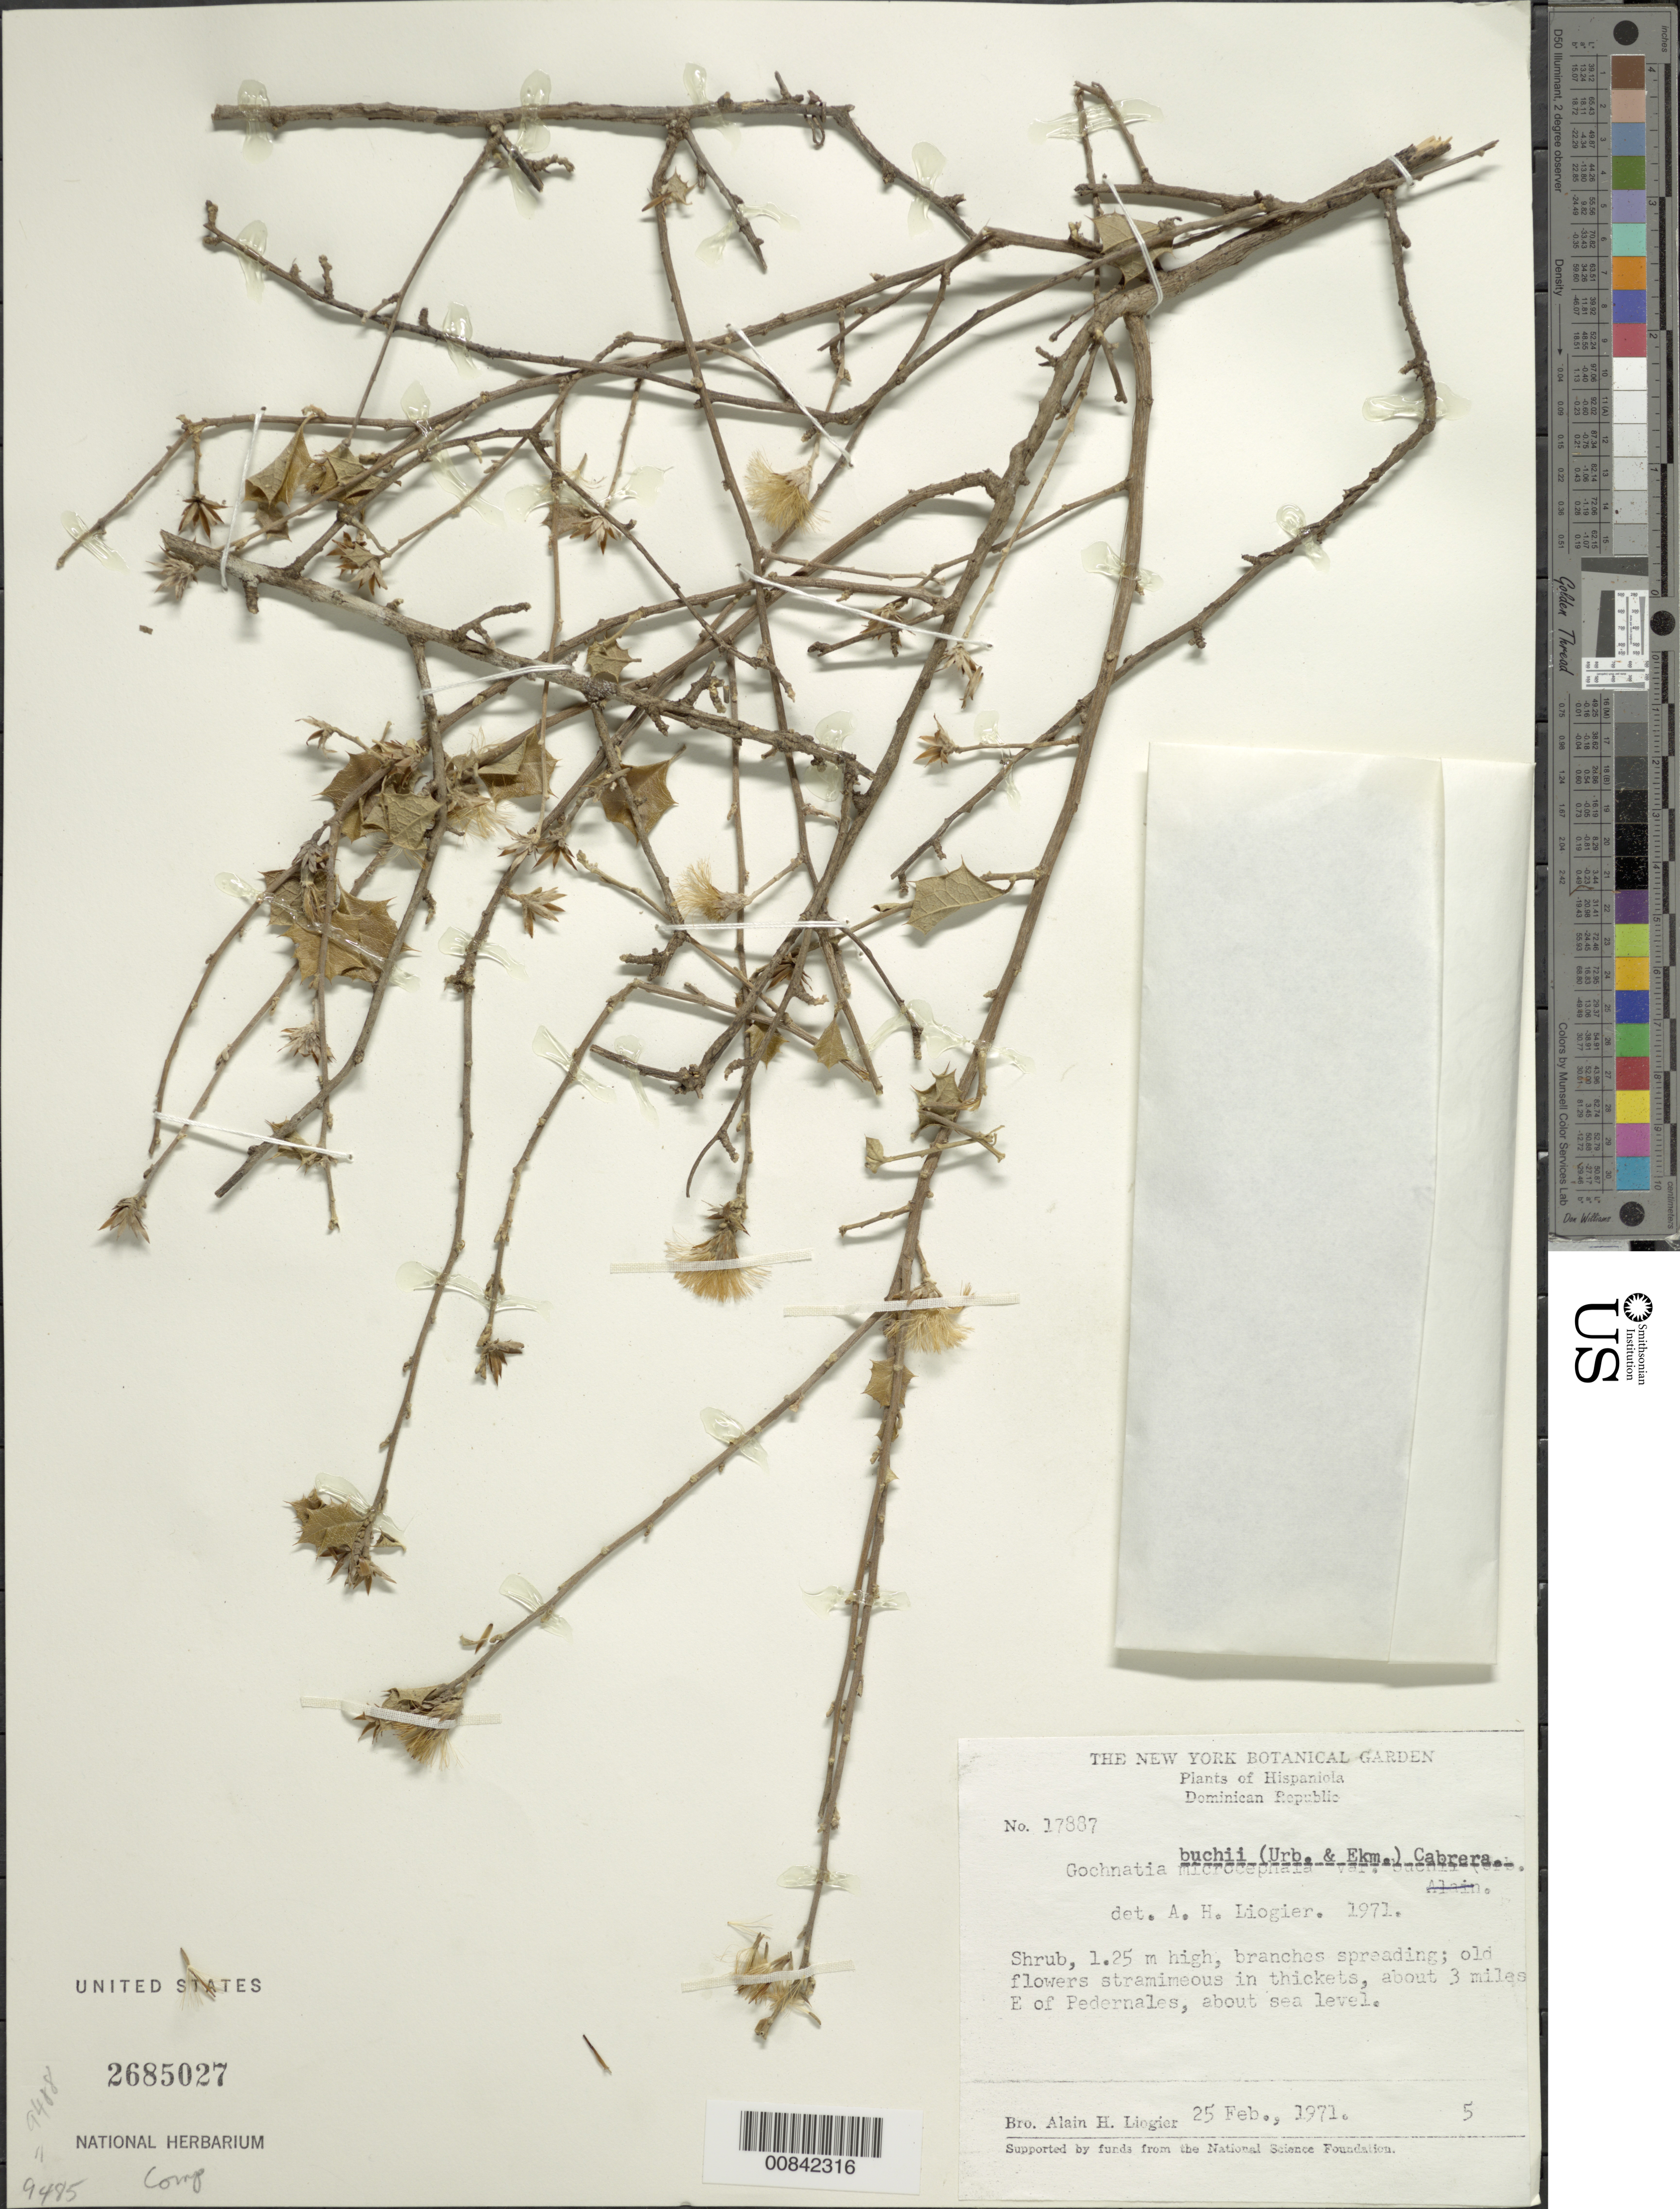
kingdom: Plantae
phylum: Tracheophyta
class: Magnoliopsida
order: Asterales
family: Asteraceae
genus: Anastraphia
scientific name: Anastraphia buchii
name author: Urb.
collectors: A. H. Liogier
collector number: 17887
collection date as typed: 25 Feb 1971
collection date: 1971-02-25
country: Dominican Republic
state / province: Pedernales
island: Hispaniola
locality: About 3 miles E of Pedernales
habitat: Thickets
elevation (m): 0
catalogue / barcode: US 2685027